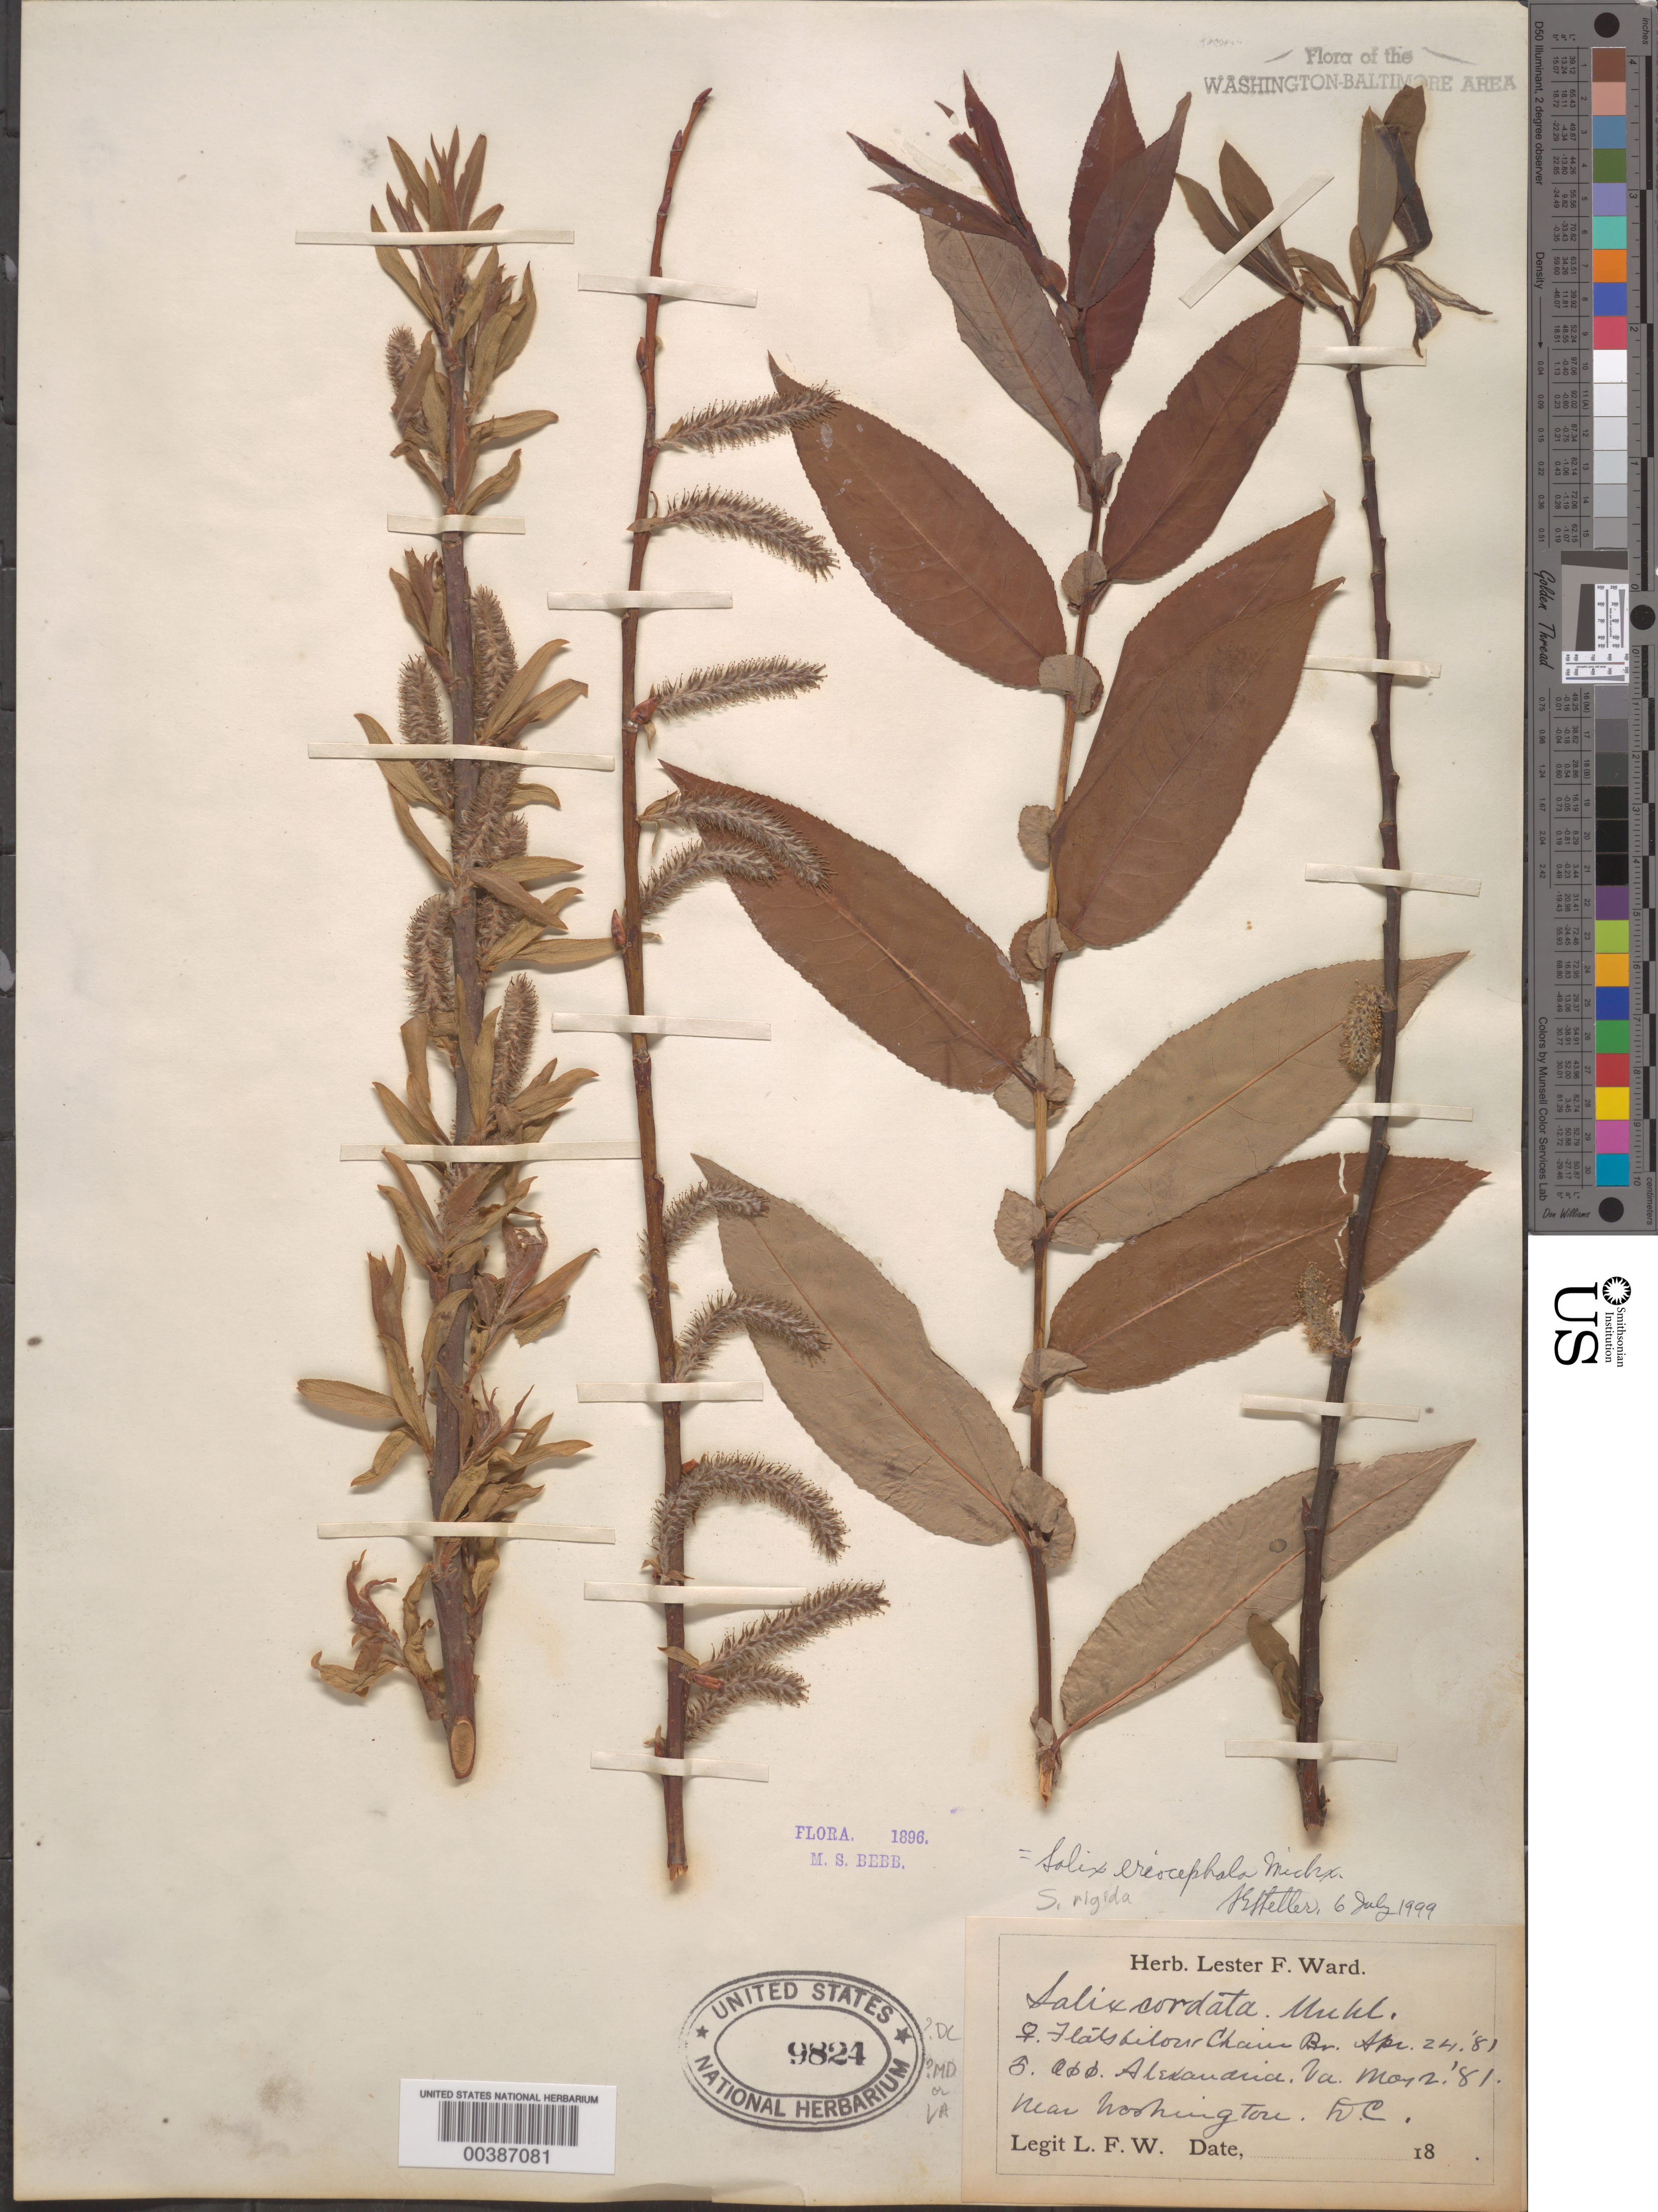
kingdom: Plantae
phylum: Tracheophyta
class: Magnoliopsida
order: Malpighiales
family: Salicaceae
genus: Salix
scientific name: Salix eriocephala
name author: Michx.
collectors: L. F. Ward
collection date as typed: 24 Apr 1881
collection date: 1881-04-24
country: United States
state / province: District of Columbia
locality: Flats below Chain Bridge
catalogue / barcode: US 9824